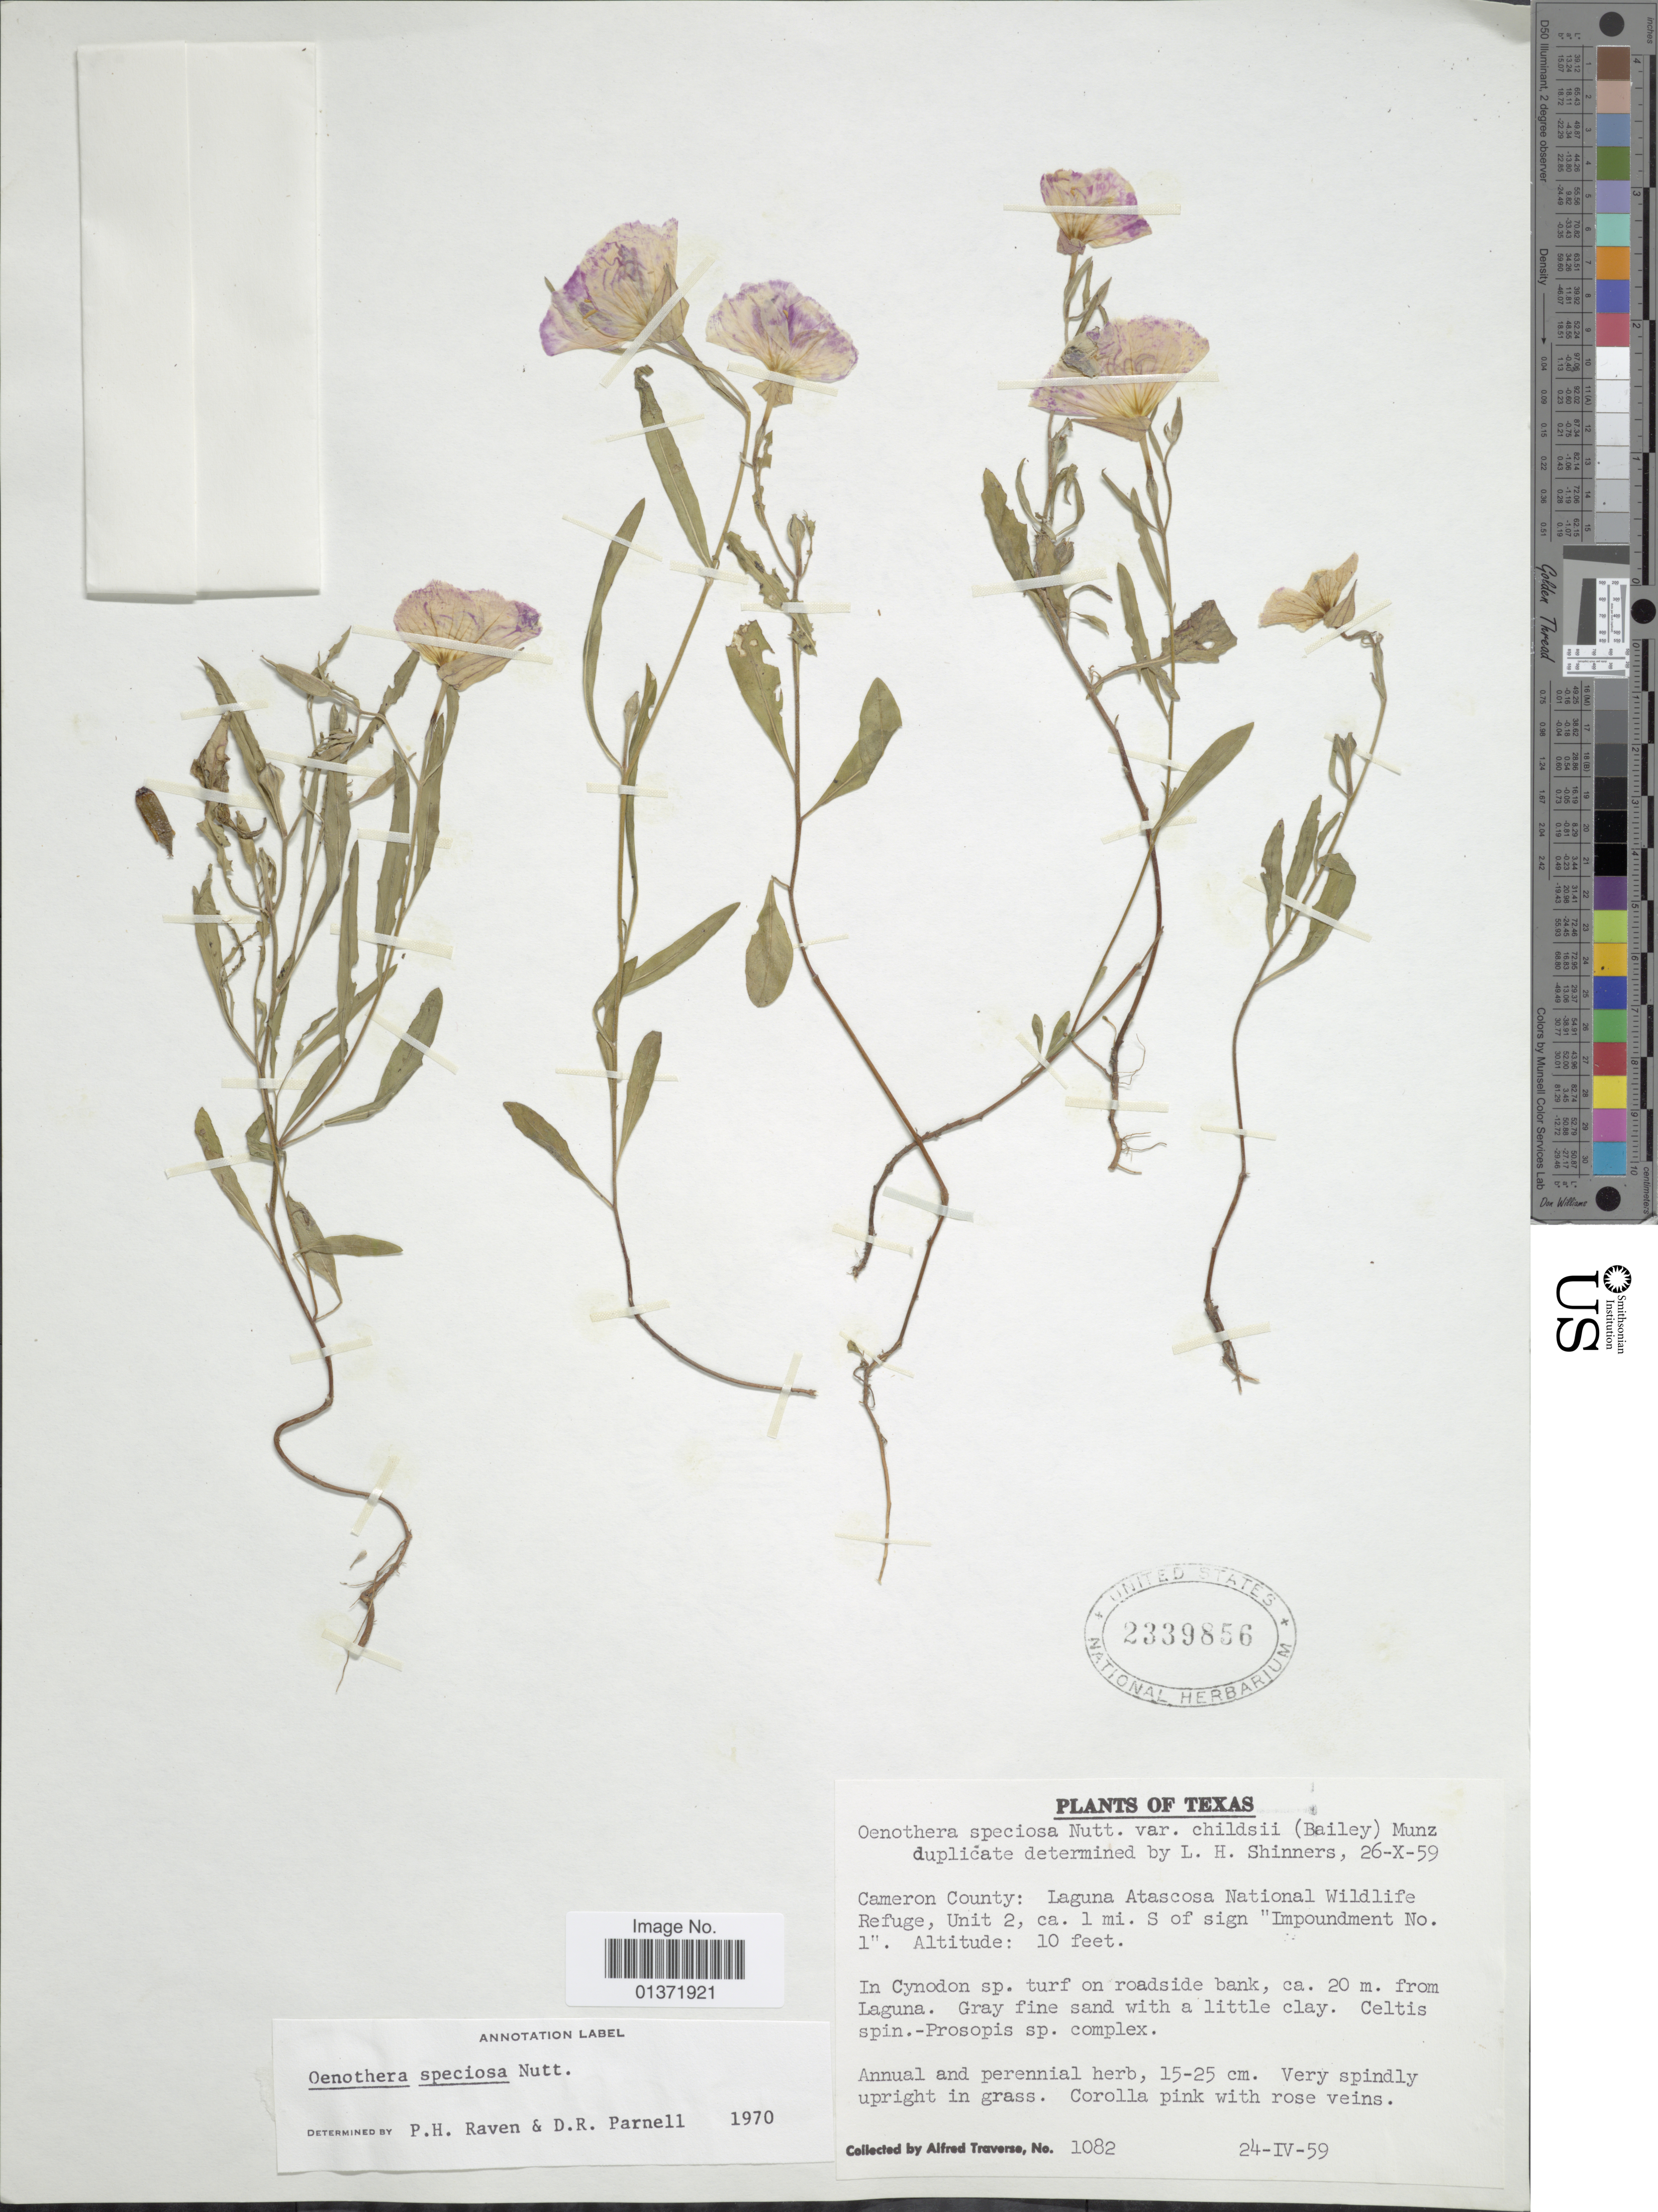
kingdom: Plantae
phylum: Tracheophyta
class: Magnoliopsida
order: Myrtales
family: Onagraceae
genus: Oenothera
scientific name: Oenothera speciosa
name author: Nutt.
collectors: A. Traverse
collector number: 1082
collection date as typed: Transcribed d/m/y: 24/4/59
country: United States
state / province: Texas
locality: Cameron County: Laguna Atascosa National Wildlife Refuge, Unit 2, ca 1 mi S of sign "Impoundent No. 1"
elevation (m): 3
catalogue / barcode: US 2339856